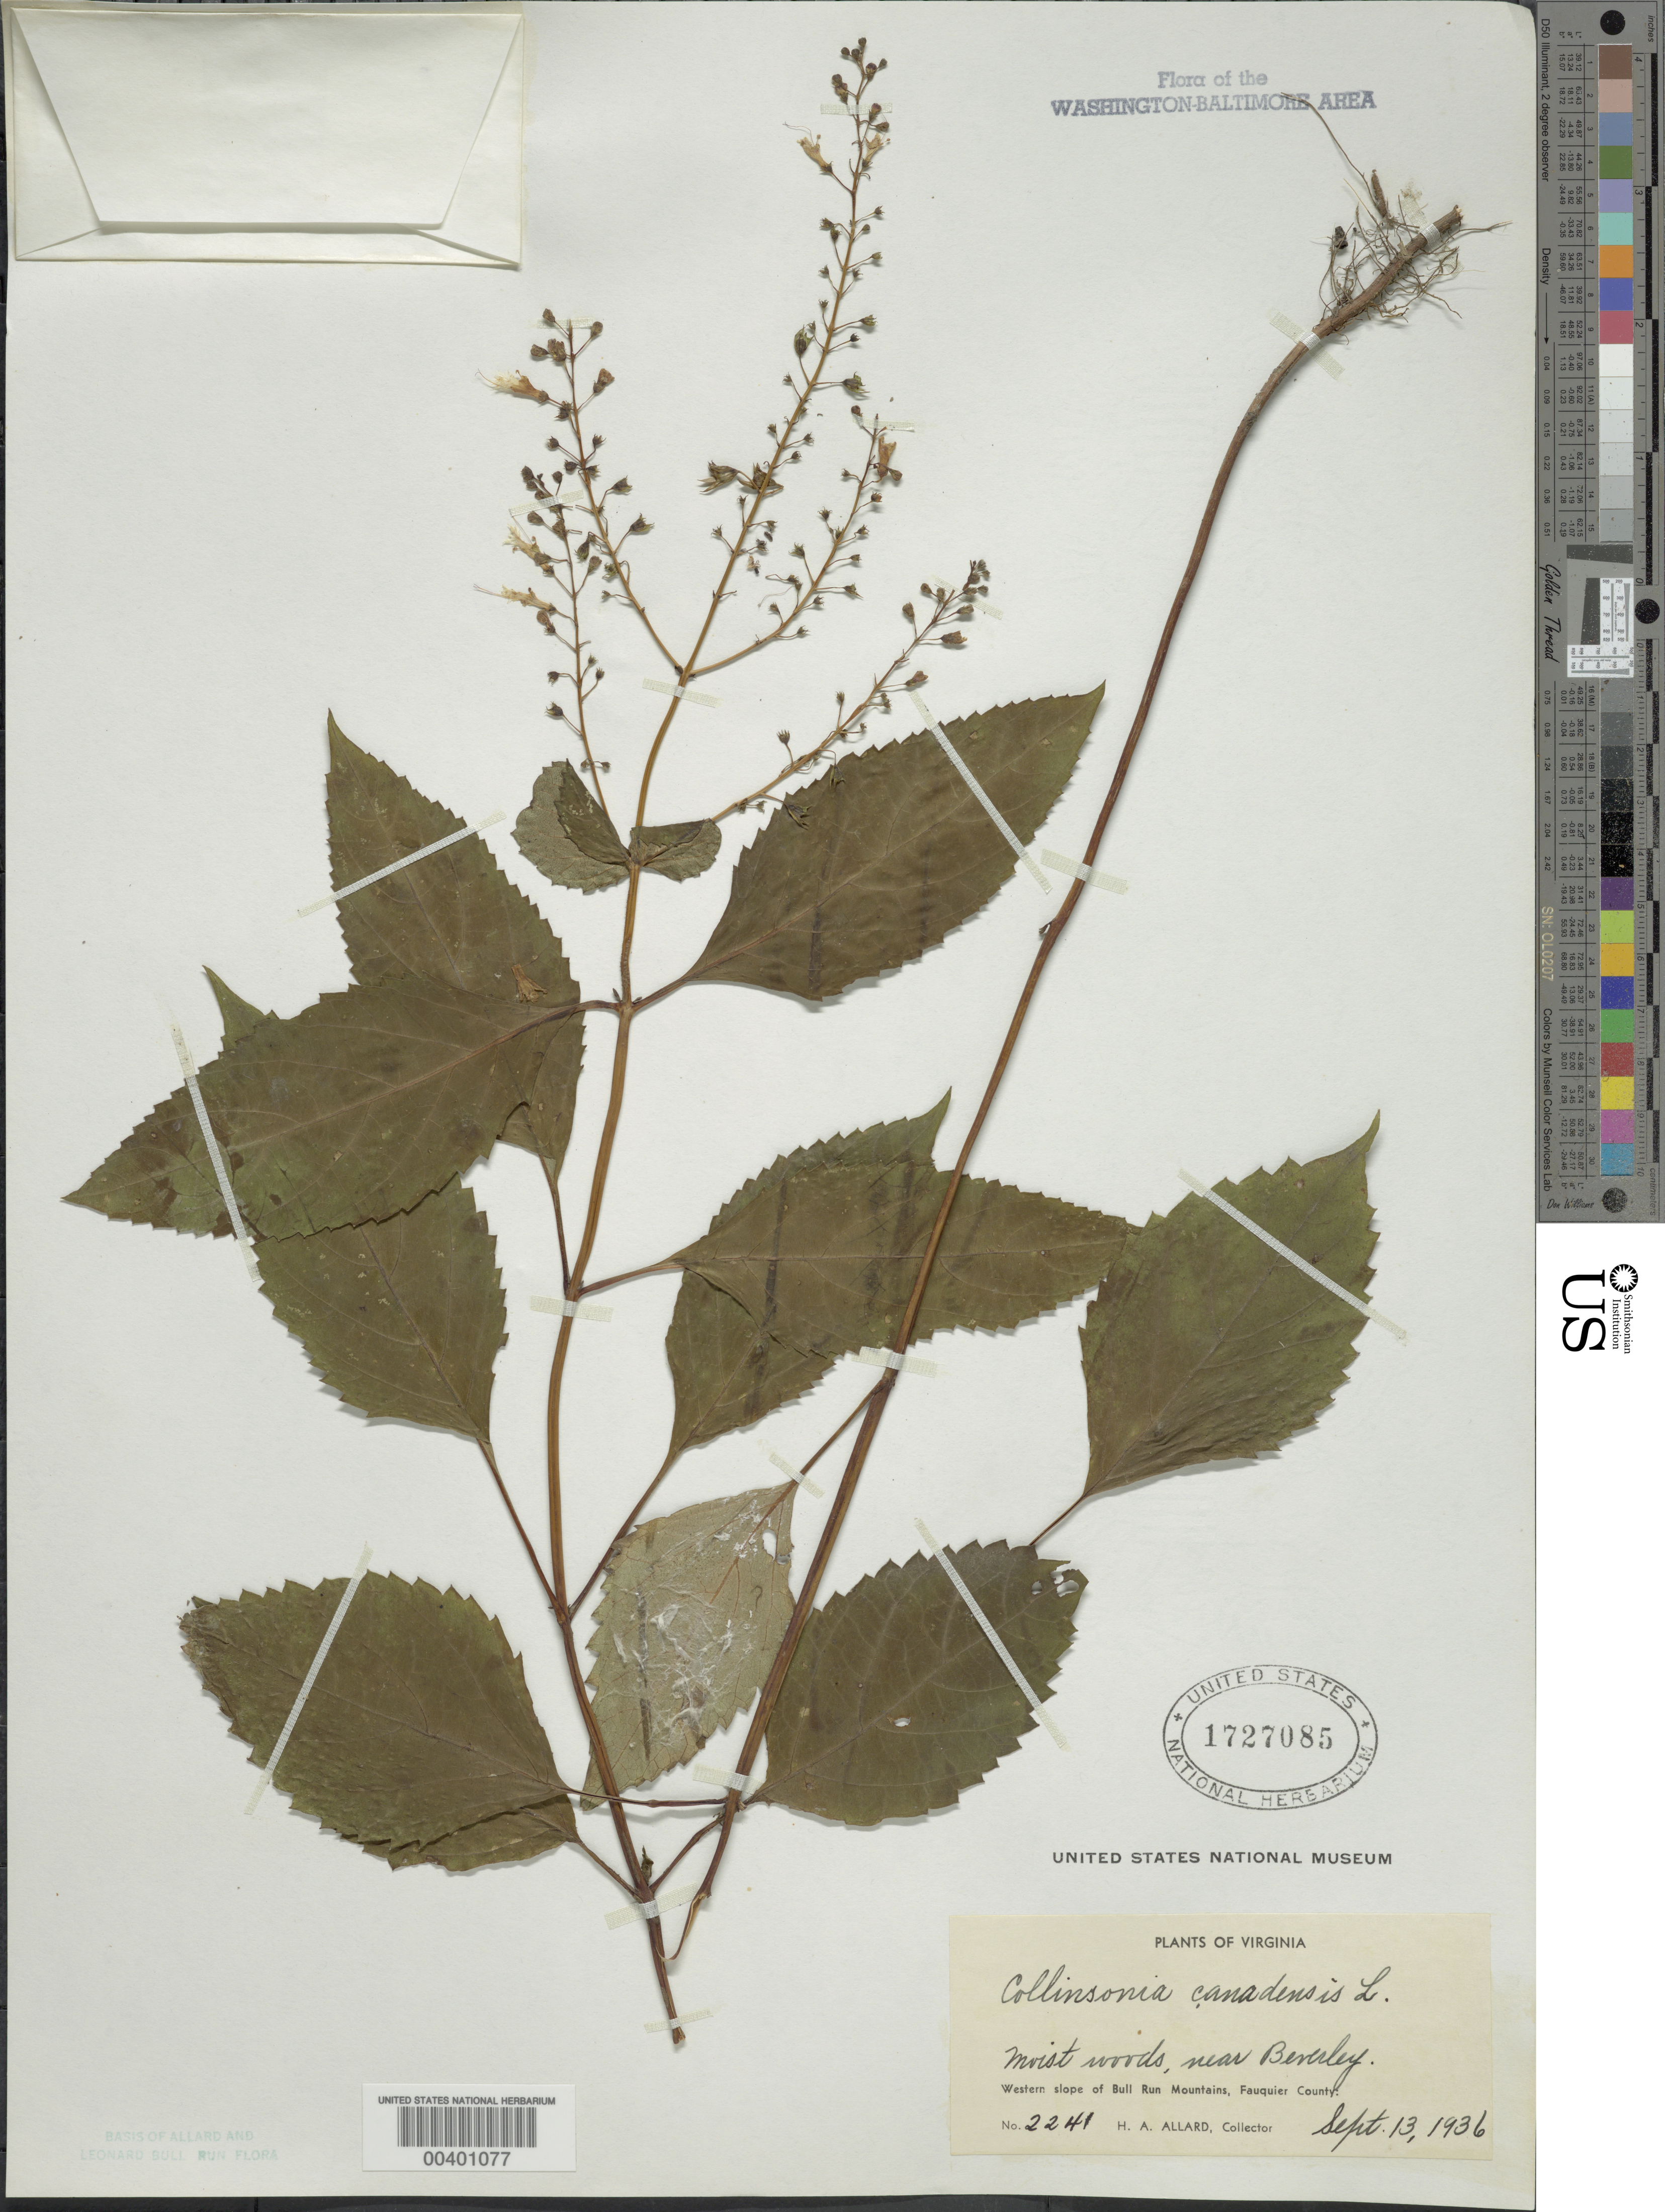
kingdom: Plantae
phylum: Tracheophyta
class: Magnoliopsida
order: Lamiales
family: Lamiaceae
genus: Collinsonia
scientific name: Collinsonia canadensis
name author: L.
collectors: H. A. Allard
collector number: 2241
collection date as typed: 13 Sep 1936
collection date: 1936-09-13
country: United States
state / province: Virginia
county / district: Fauquier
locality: Near Beverley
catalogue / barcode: US 1727085